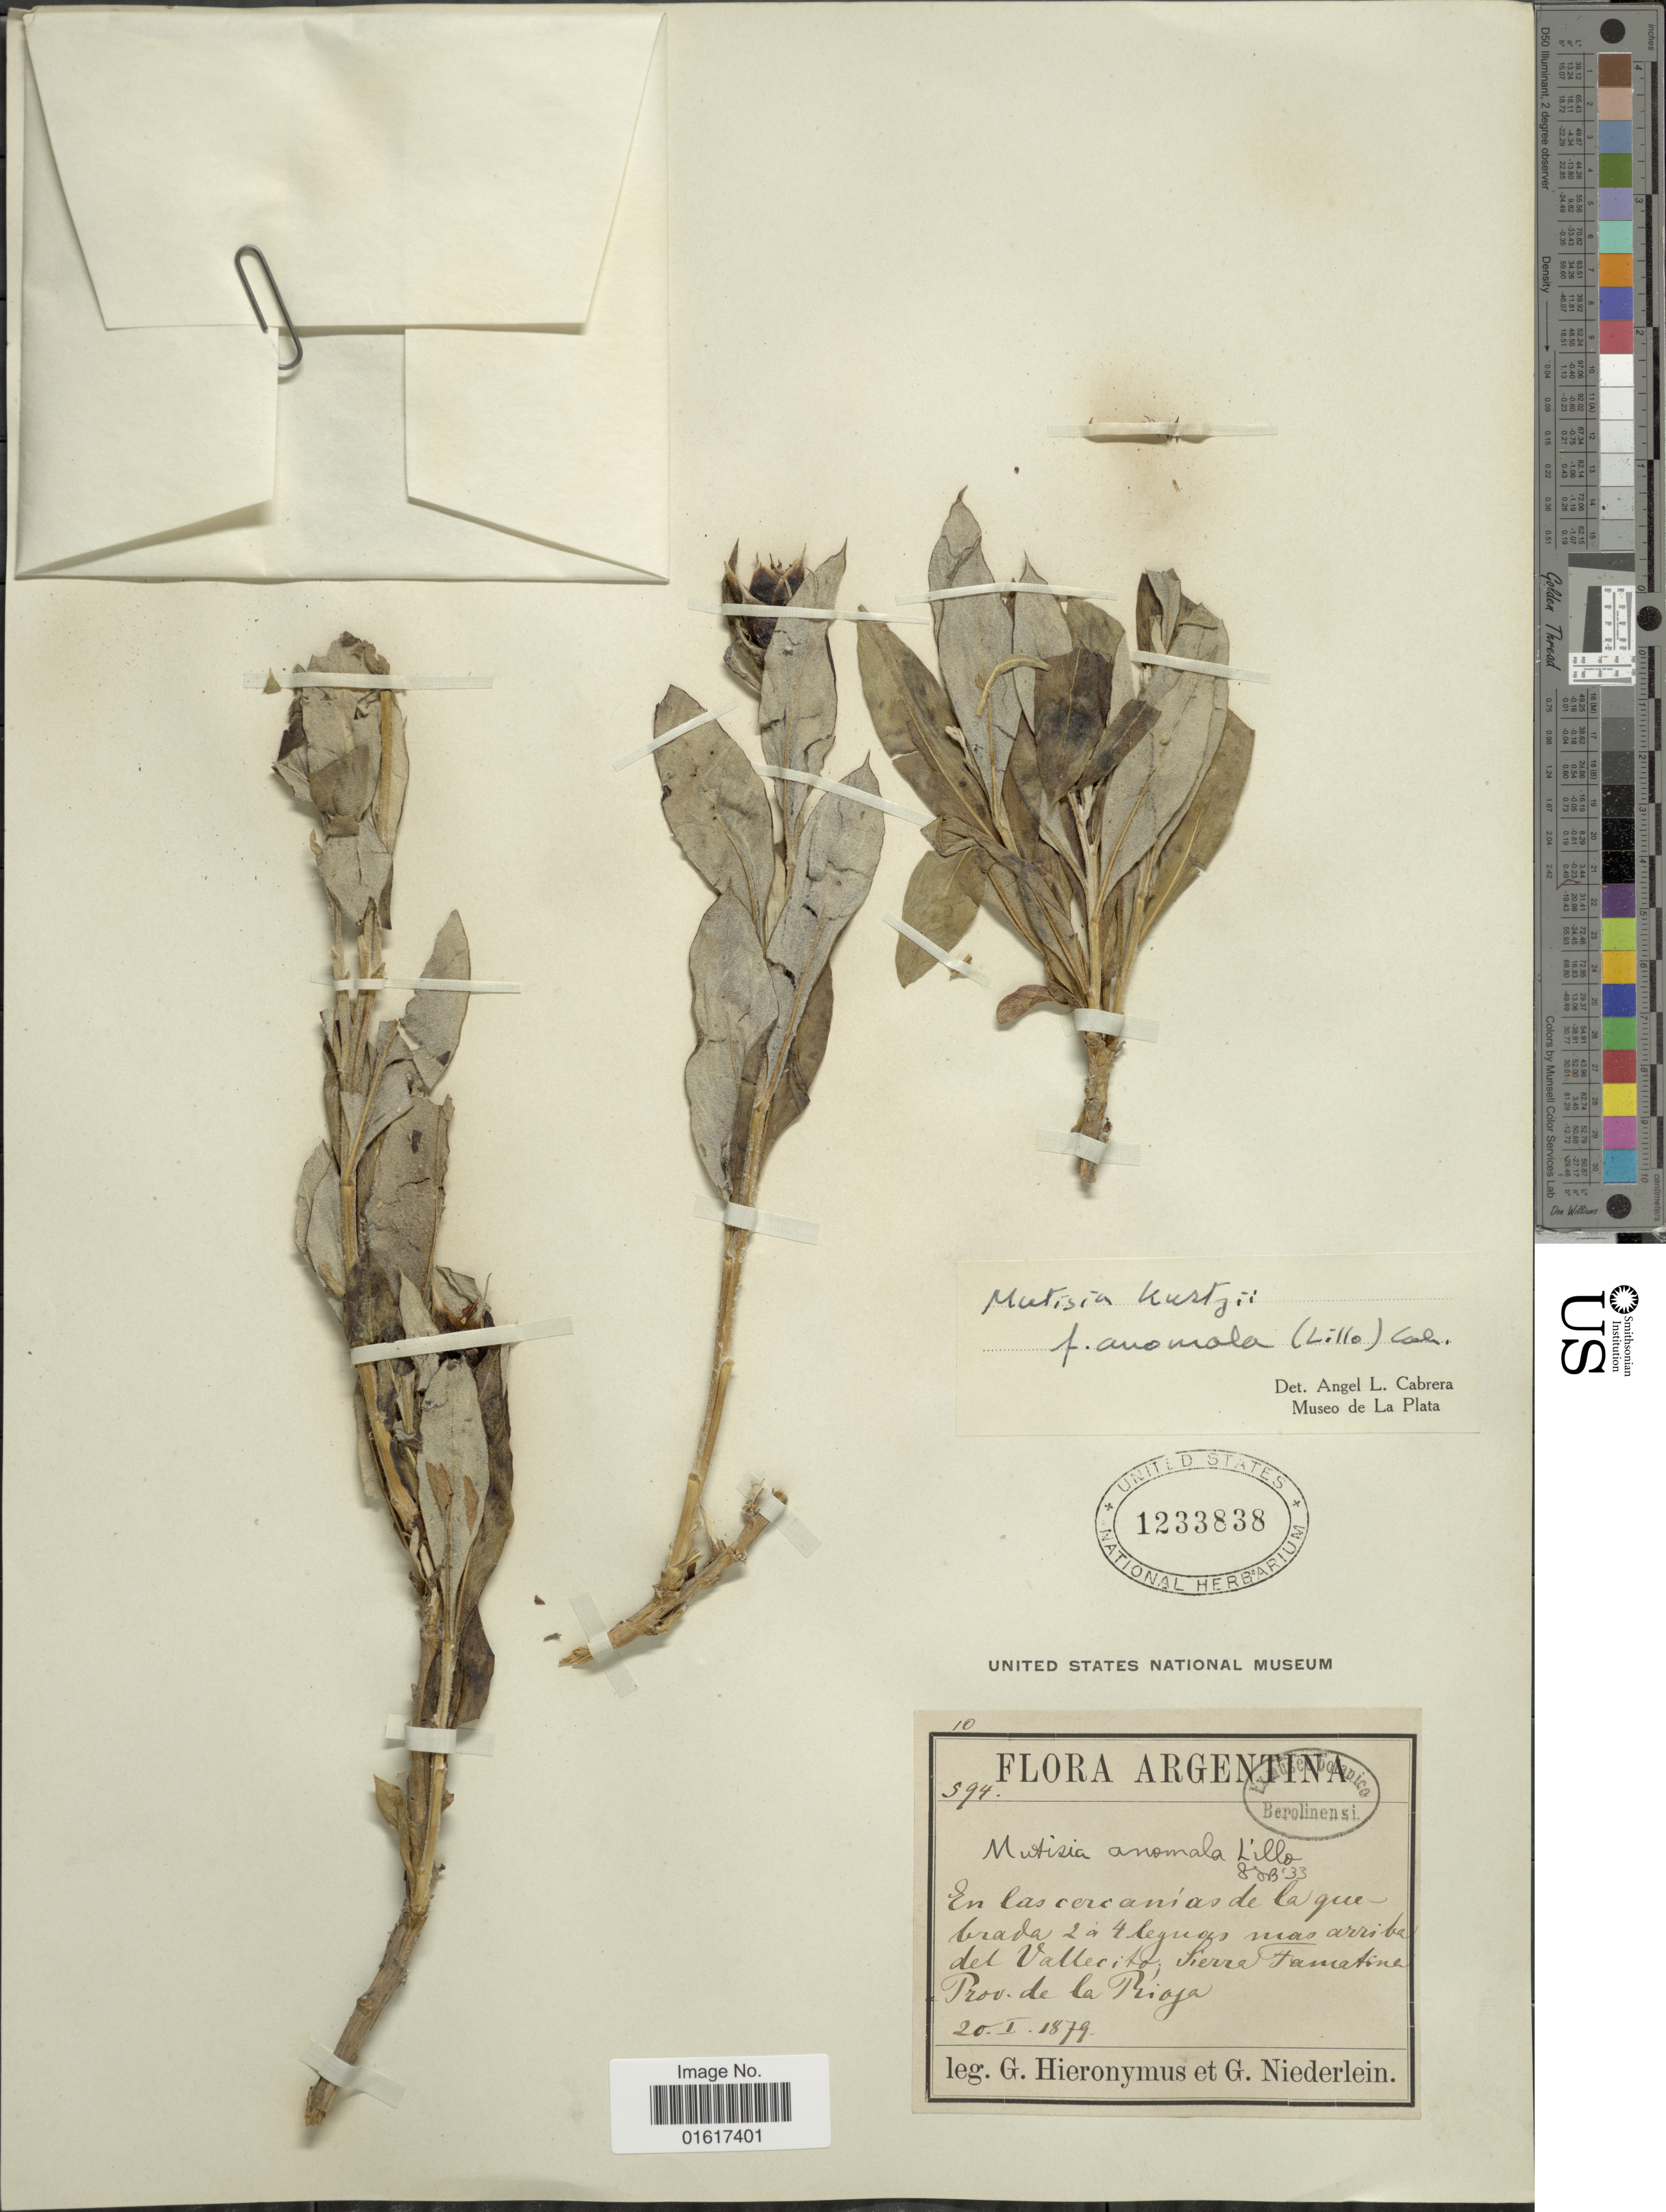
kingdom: Plantae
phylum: Tracheophyta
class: Magnoliopsida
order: Asterales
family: Asteraceae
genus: Mutisia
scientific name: Mutisia kurtzii var. anomala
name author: (Lillo) Cabrera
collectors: -. Hieronymus & G. Niederlein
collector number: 594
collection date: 1879-01-20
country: Argentina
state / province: La Rioja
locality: En las cercanías de la quebrada 2 á 4 leguas mas arriba del Vallecito; Sierra Famatina.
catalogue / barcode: US 1233838